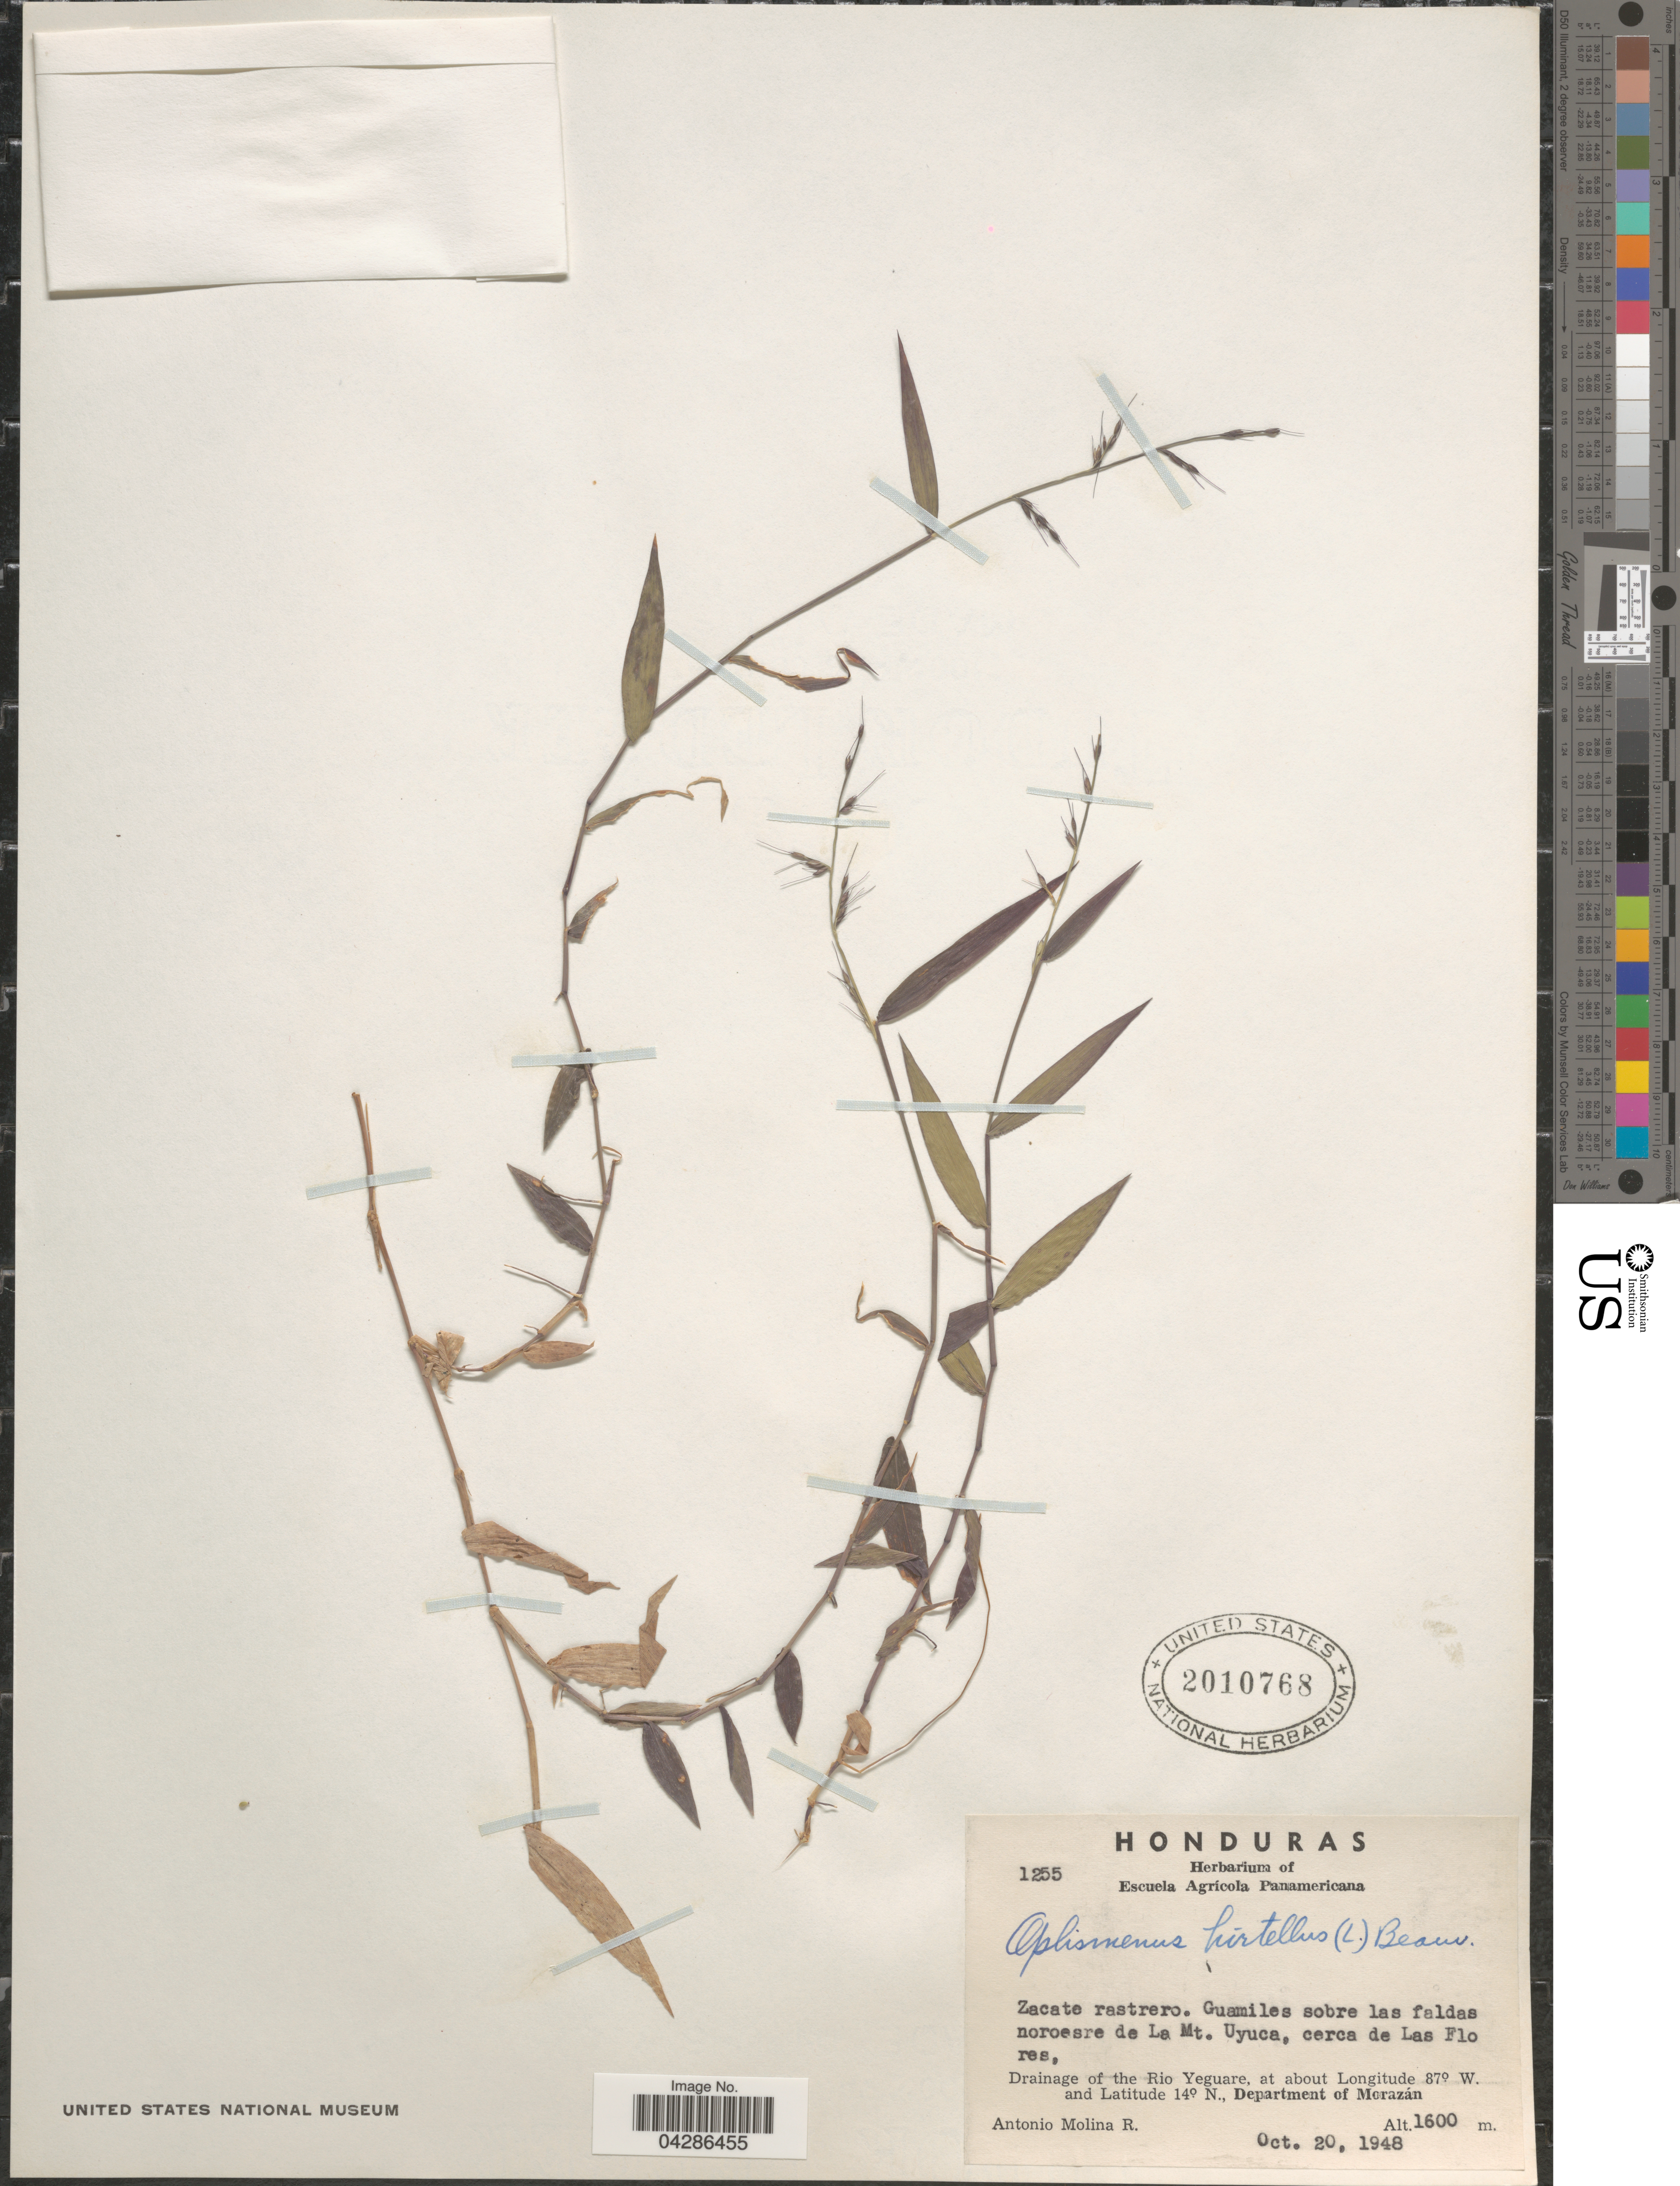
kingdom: Plantae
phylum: Tracheophyta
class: Liliopsida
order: Poales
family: Poaceae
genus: Oplismenus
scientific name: Oplismenus hirtellus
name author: (L.) P. Beauv.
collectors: A. Molina R.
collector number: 1255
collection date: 1948-10-20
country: Honduras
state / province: Fco. Morazán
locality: Guamiles sobre las faldas noroesre de La Mt. Uyuca, cerca de Las Flo res, Drainage of the Rio Yeguare, Department of Morazán.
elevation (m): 1600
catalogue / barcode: US 2010768